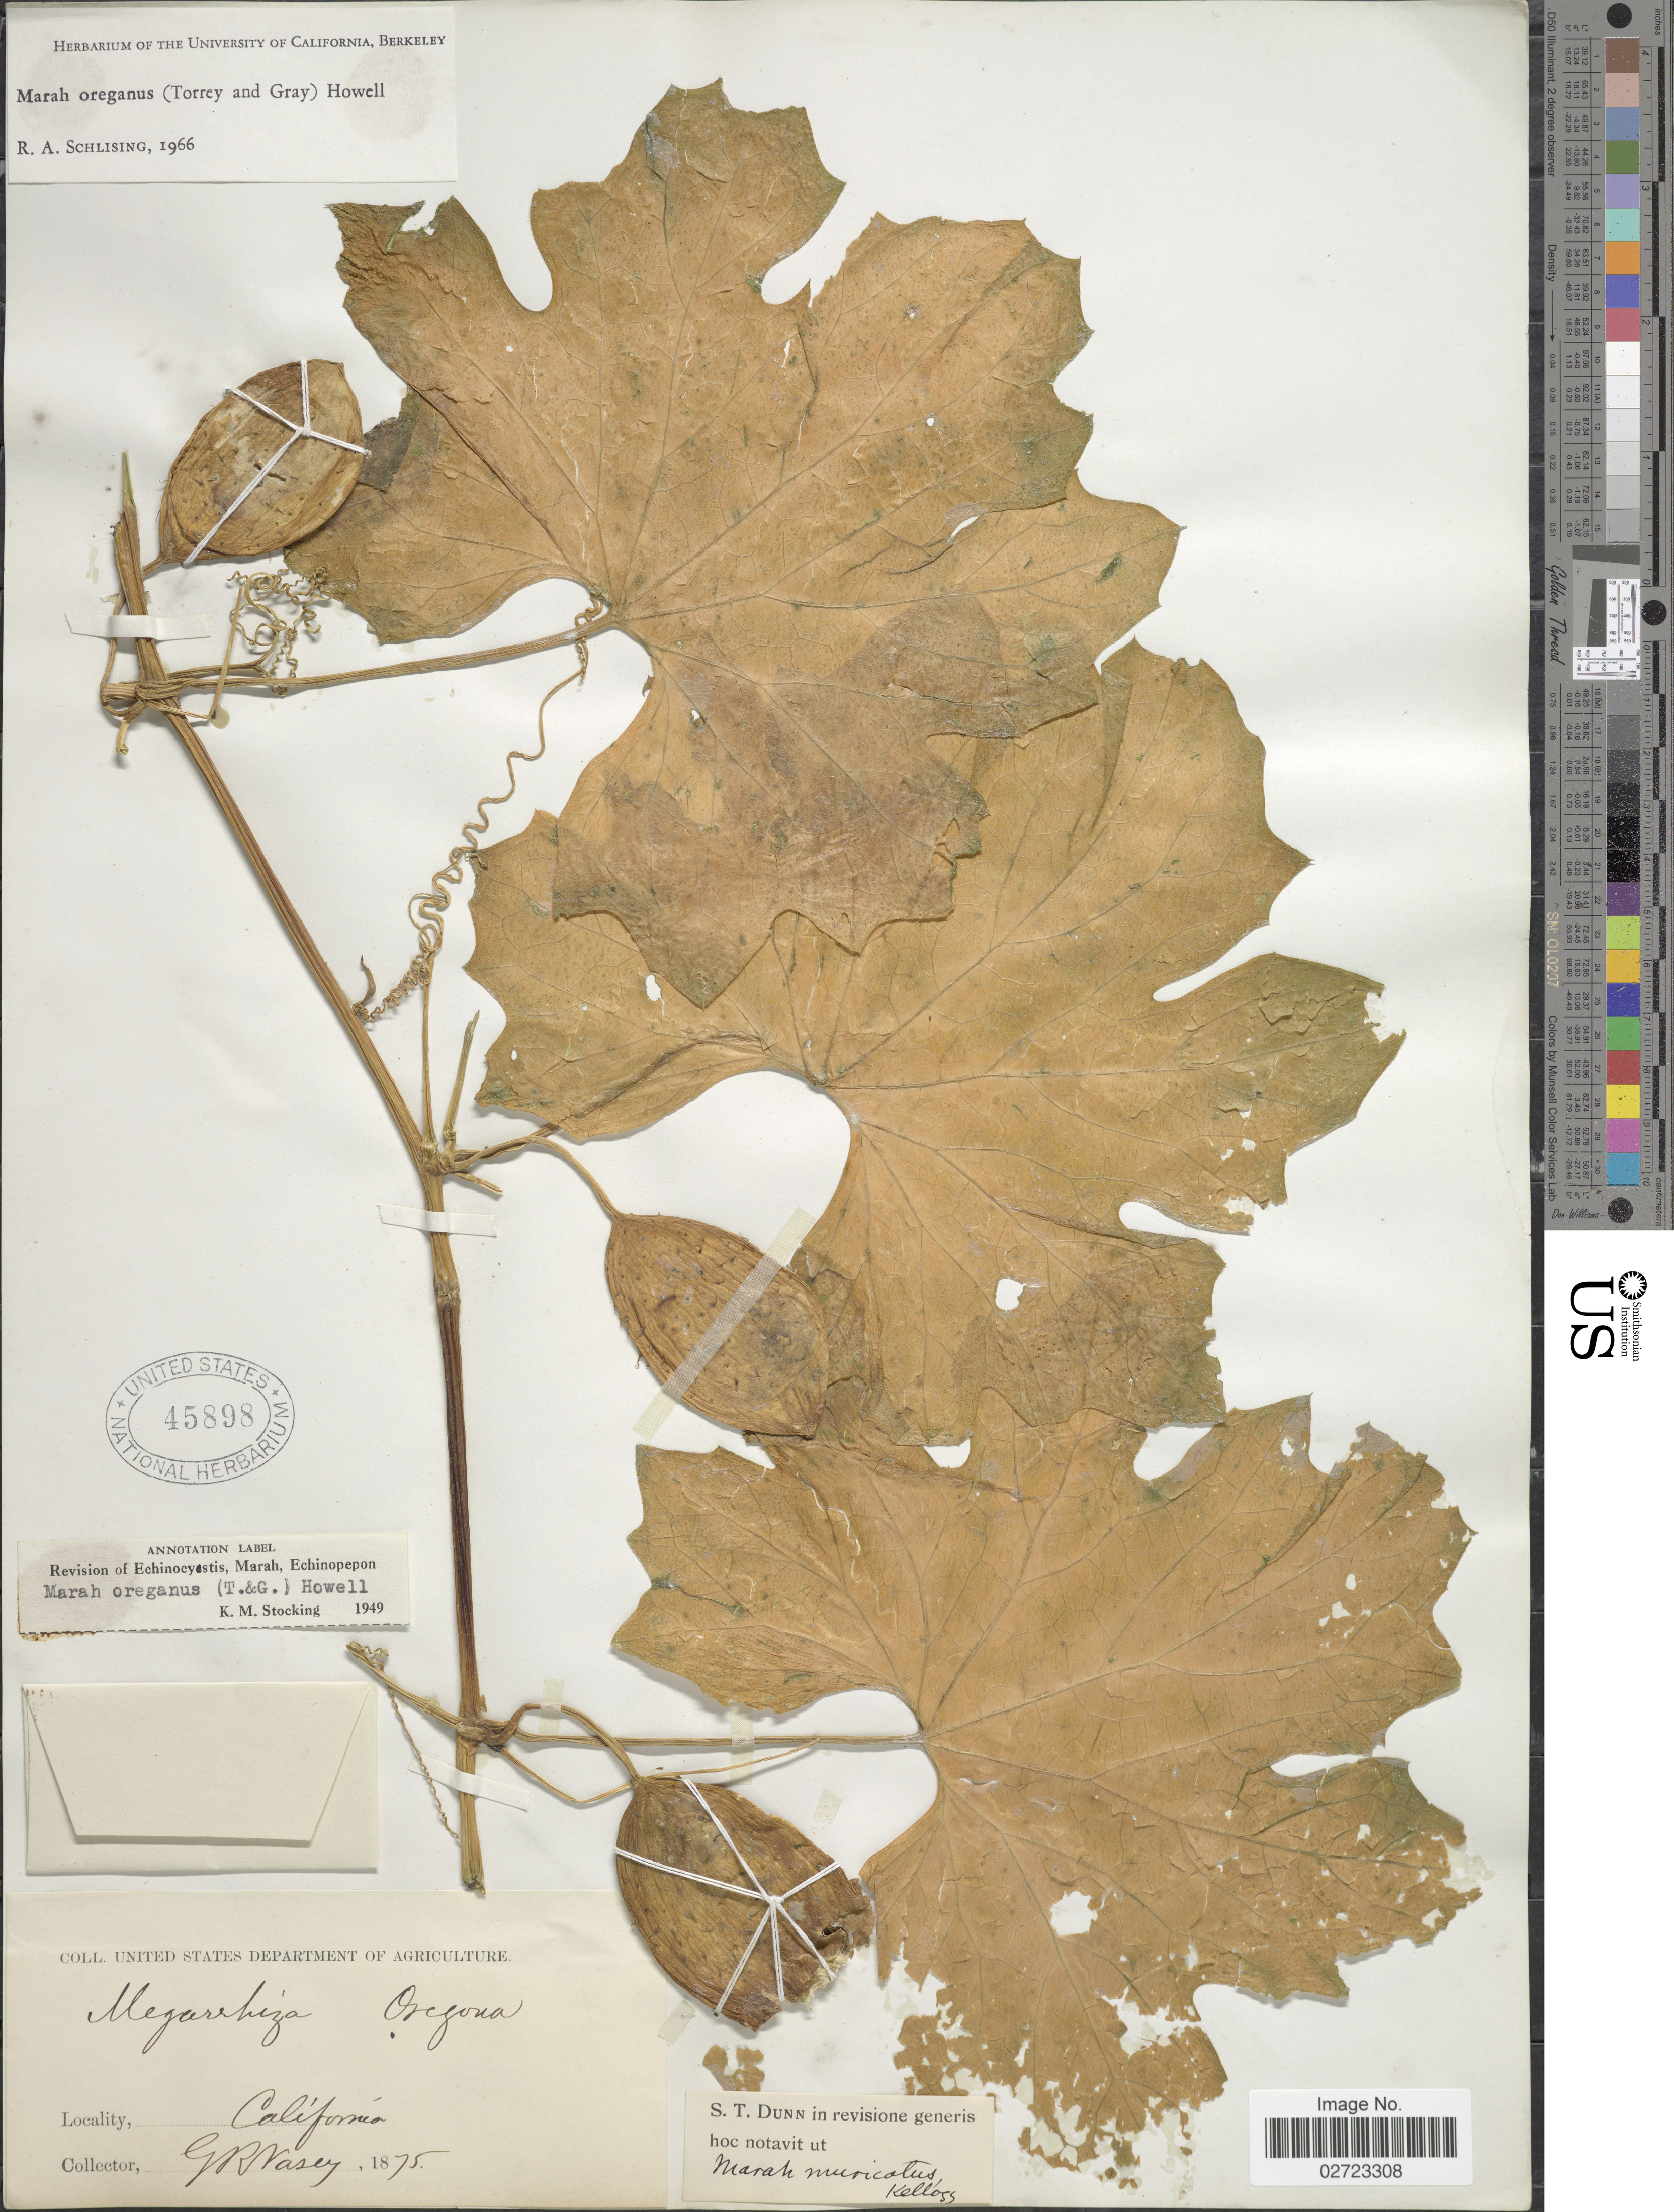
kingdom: Plantae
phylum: Tracheophyta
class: Magnoliopsida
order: Cucurbitales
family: Cucurbitaceae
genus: Marah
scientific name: Marah oregana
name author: (Torr. & A. Gray) Howell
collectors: G. R. Vasey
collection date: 1875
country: United States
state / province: California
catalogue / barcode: US 45898